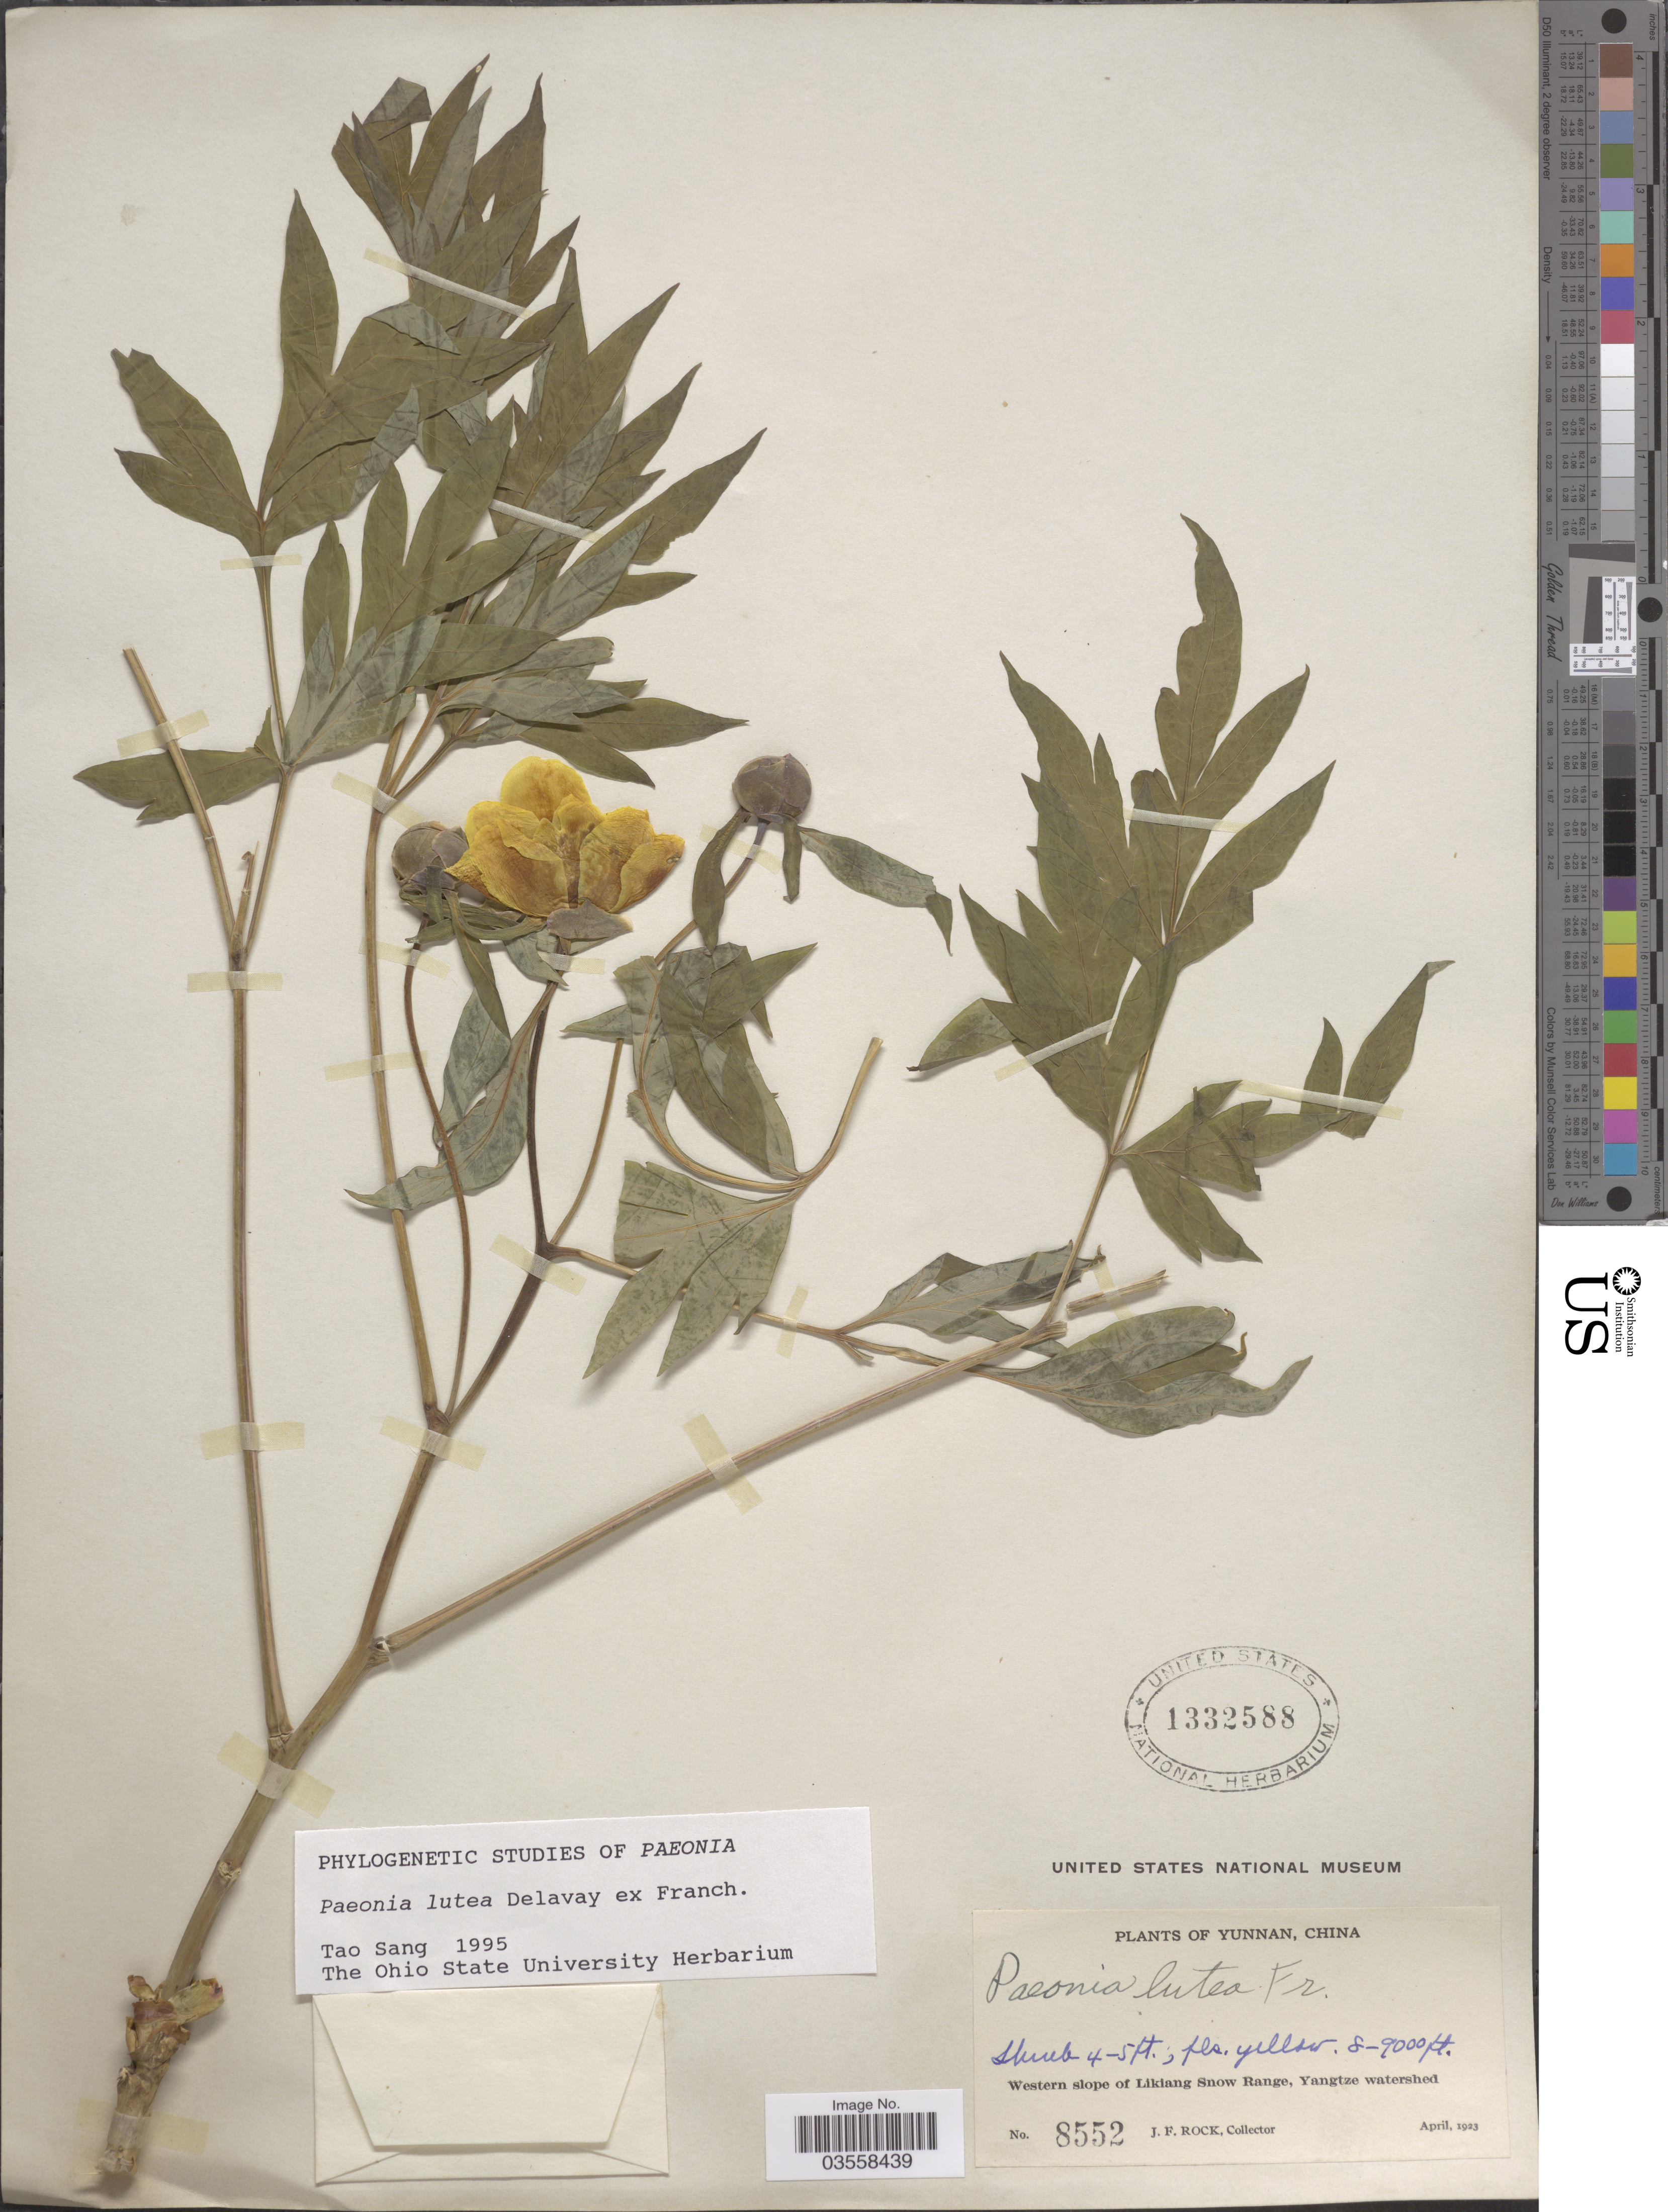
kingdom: Plantae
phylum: Tracheophyta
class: Magnoliopsida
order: Saxifragales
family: Paeoniaceae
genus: Paeonia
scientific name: Paeonia delavayi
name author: Franch.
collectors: J. Rock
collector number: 8552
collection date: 1923-04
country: China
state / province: Yunnan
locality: Western slope of Likiang Snow Range, Yangtze watershed.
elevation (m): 2438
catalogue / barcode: US 1332588